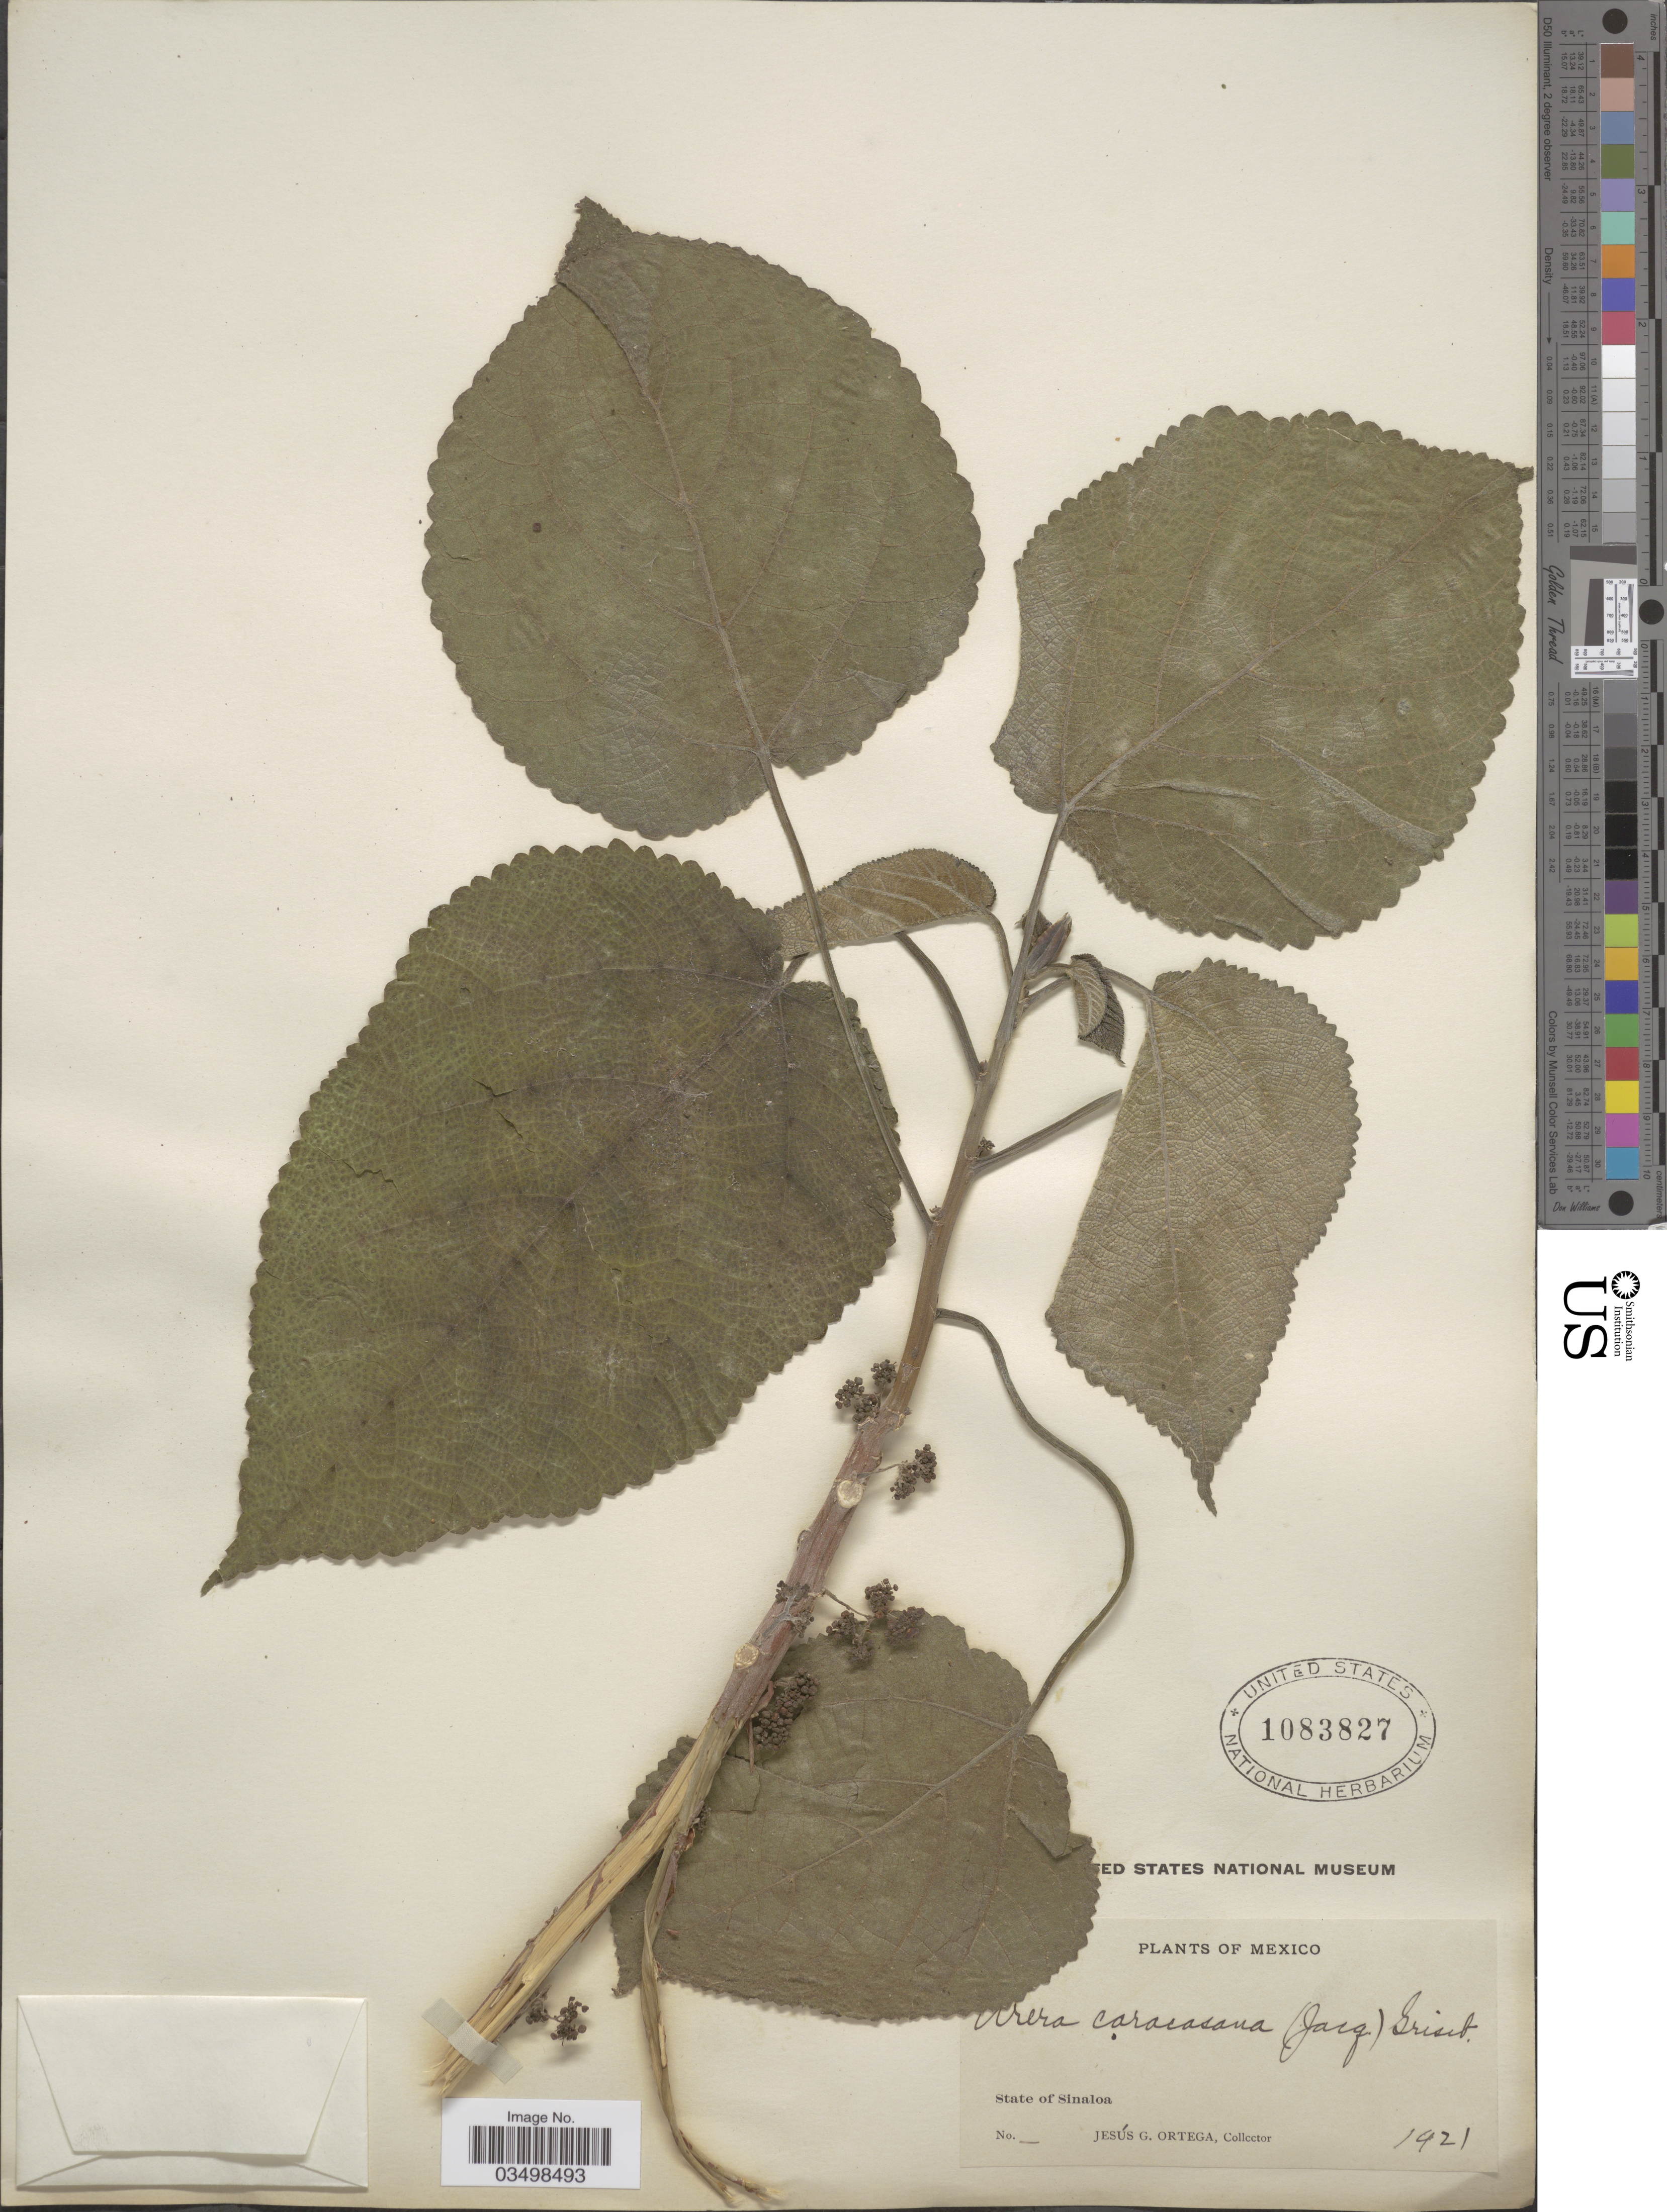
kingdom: Plantae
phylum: Tracheophyta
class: Magnoliopsida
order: Rosales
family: Urticaceae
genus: Urera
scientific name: Urera caracasana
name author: (Jacq.) Gaudich. ex Griseb.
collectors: J. Ortega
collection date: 1921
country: Mexico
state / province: Sinaloa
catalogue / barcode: US 1083827